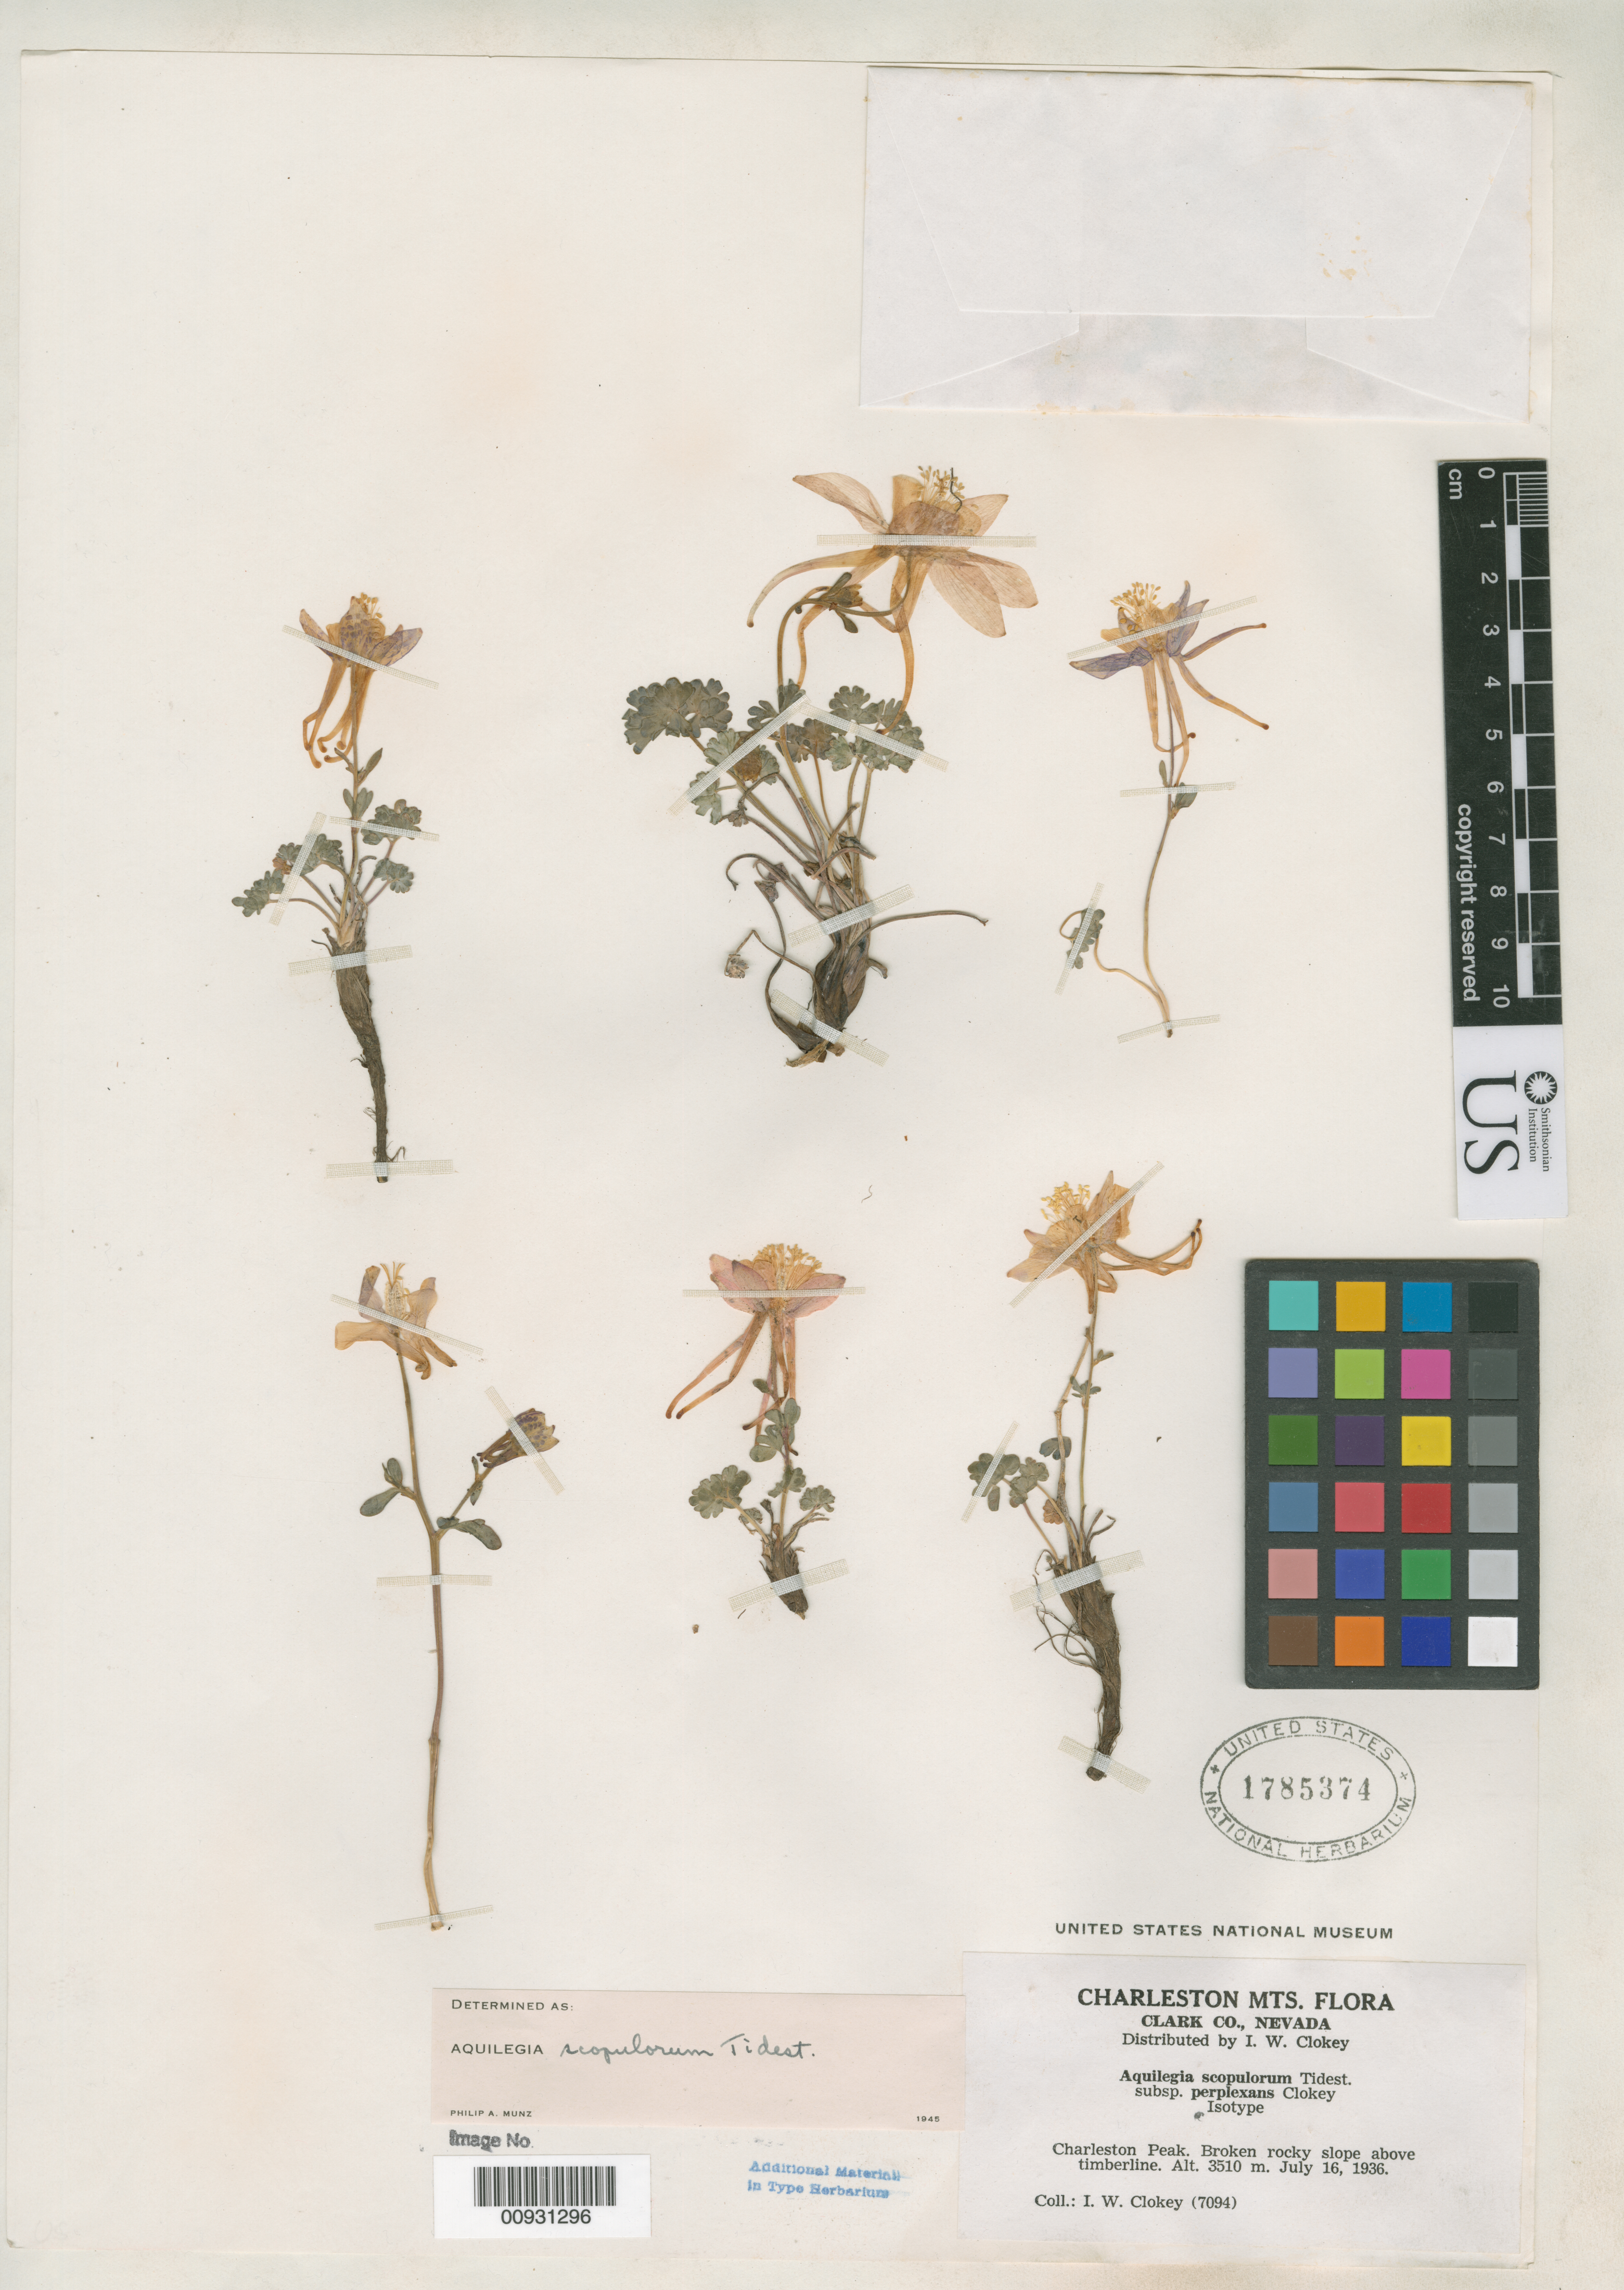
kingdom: Plantae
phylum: Tracheophyta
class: Magnoliopsida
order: Ranunculales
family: Ranunculaceae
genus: Aquilegia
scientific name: Aquilegia scopulorum subsp. perplexans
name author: Clokey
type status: Isotype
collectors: I. W. Clokey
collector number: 7094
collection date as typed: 16 Jul 1936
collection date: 1936-07-16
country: United States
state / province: Nevada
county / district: Clark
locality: Charleston Peak, broken rocky slope above timberline.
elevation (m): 3510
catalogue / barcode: US 1785374